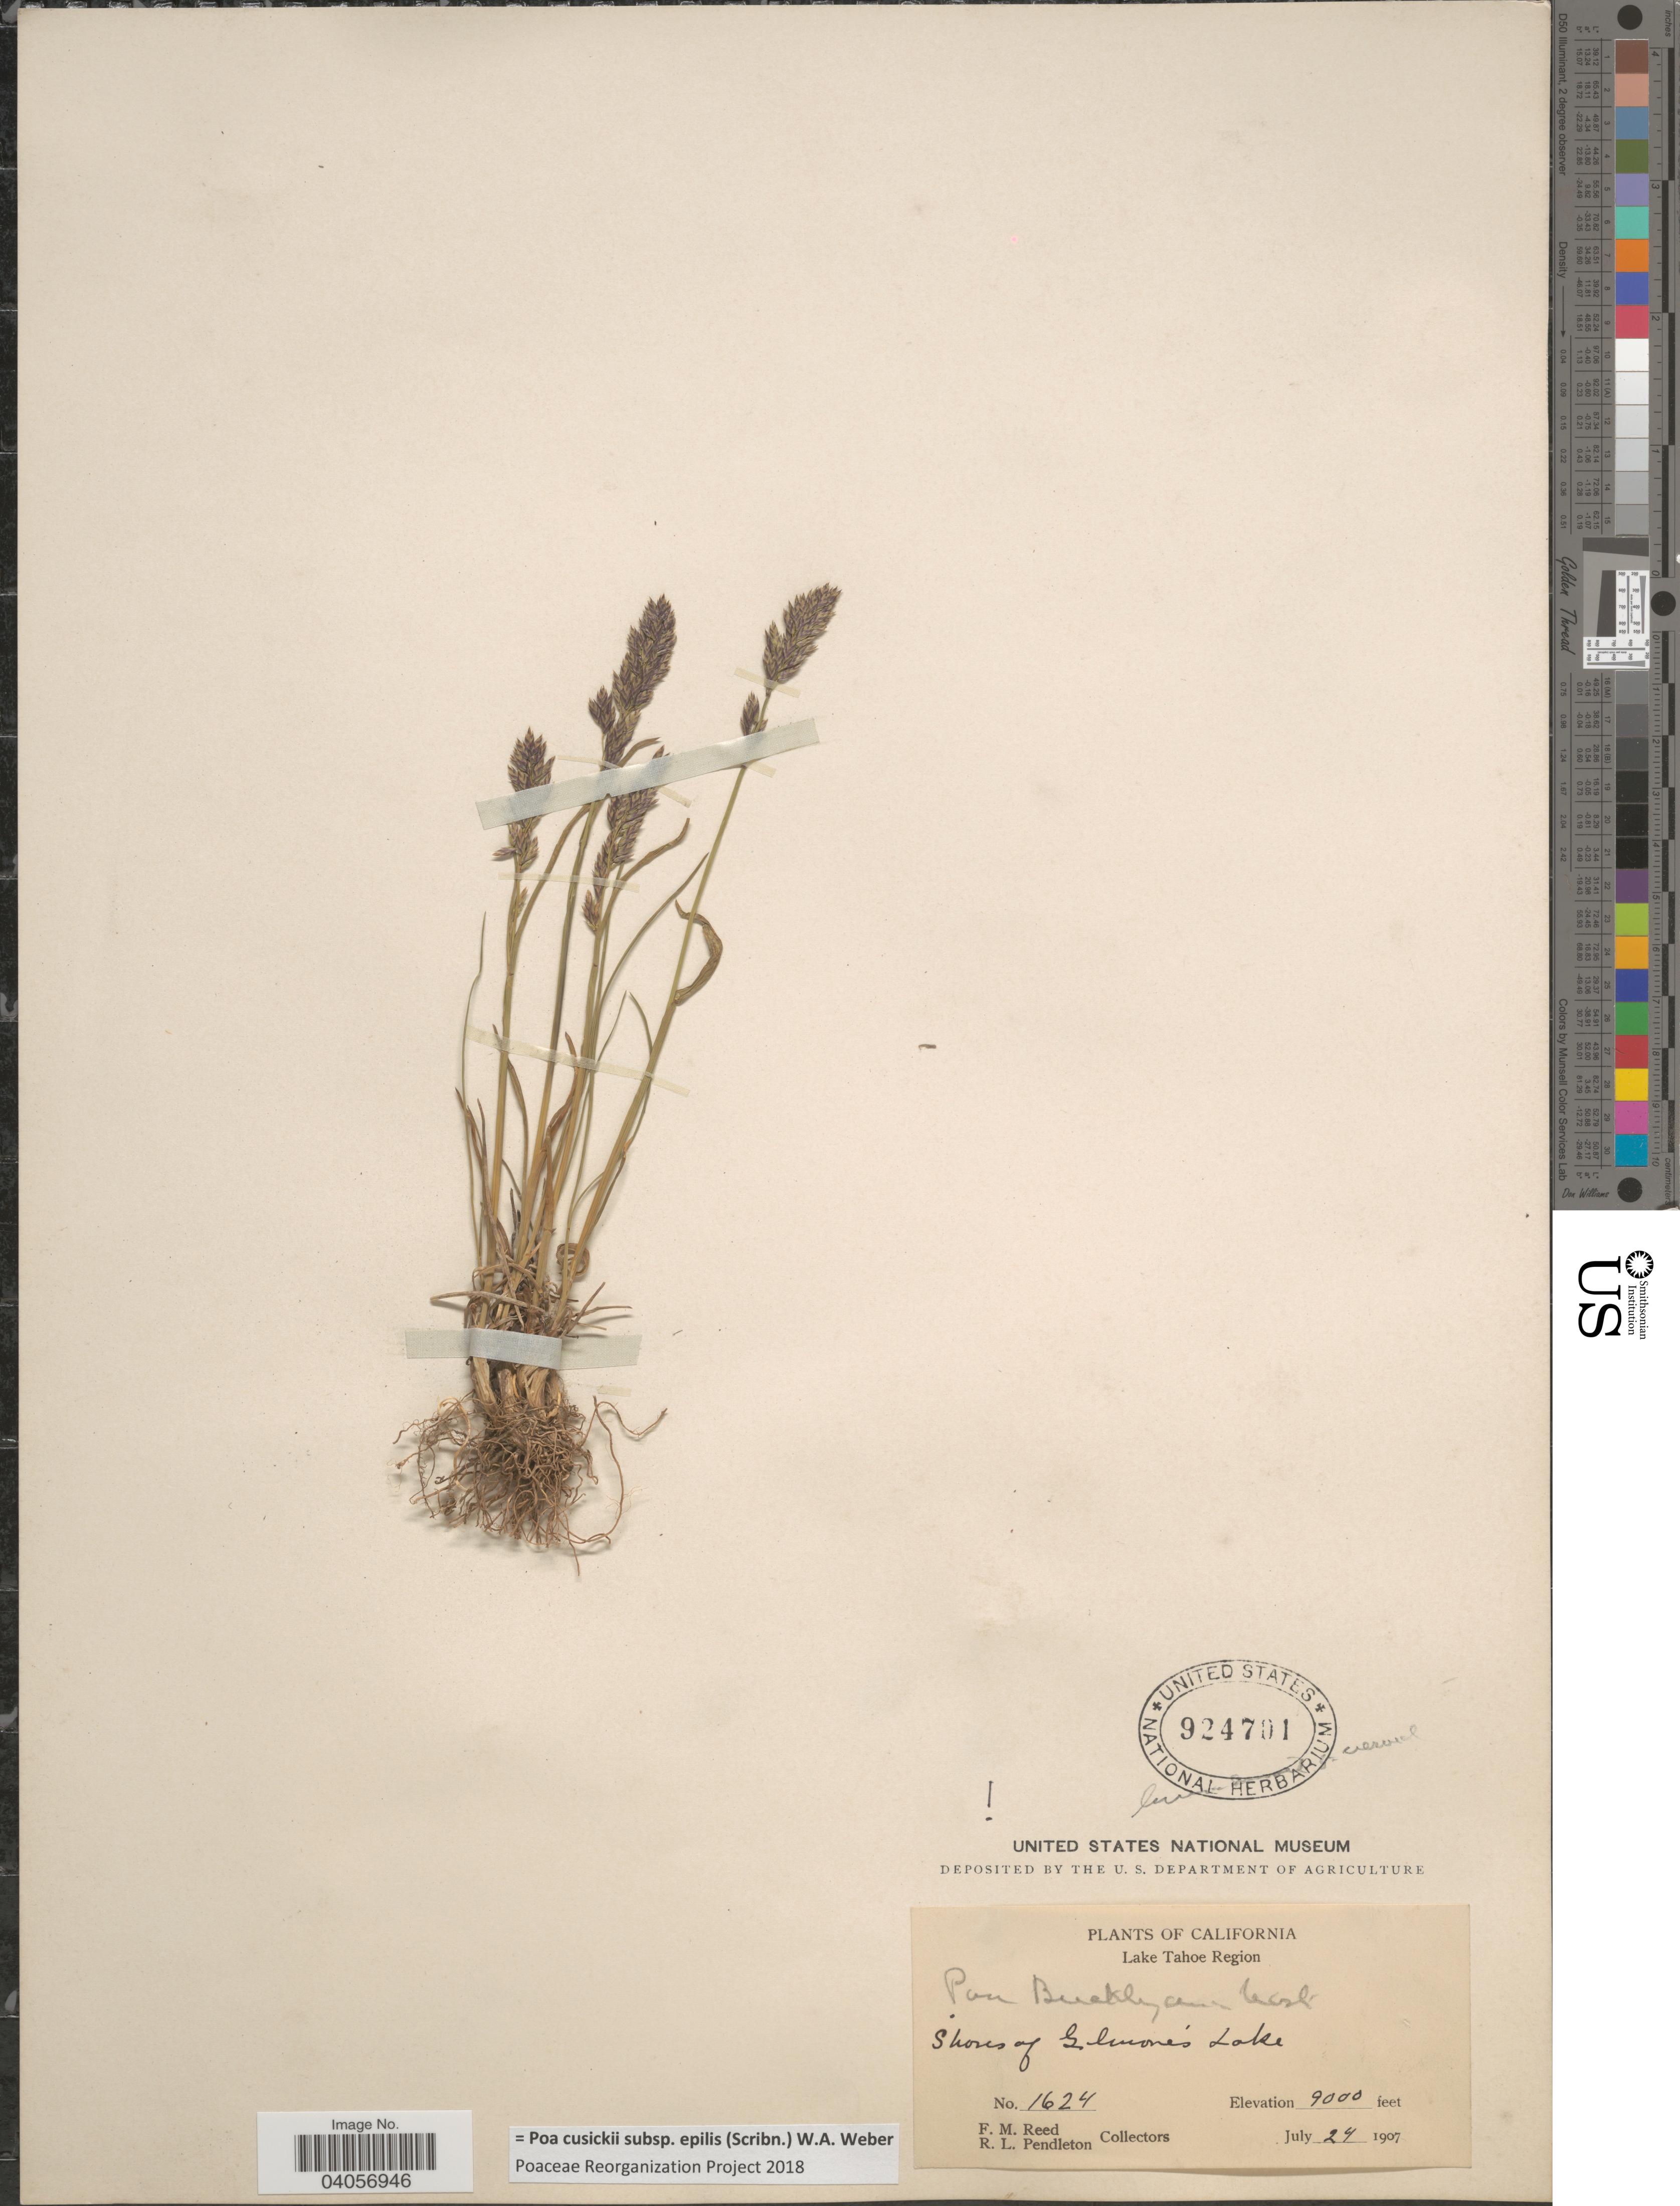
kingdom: Plantae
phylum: Tracheophyta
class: Liliopsida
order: Poales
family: Poaceae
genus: Poa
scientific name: Poa cusickii subsp. epilis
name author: (Scribn.) W.A. Weber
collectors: R. Pendleton & F. Reed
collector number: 1624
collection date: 1907-07-24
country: United States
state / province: California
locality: Lake Tahoe Region. Shores of Gilmore's Lake.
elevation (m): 2743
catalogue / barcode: US 924701